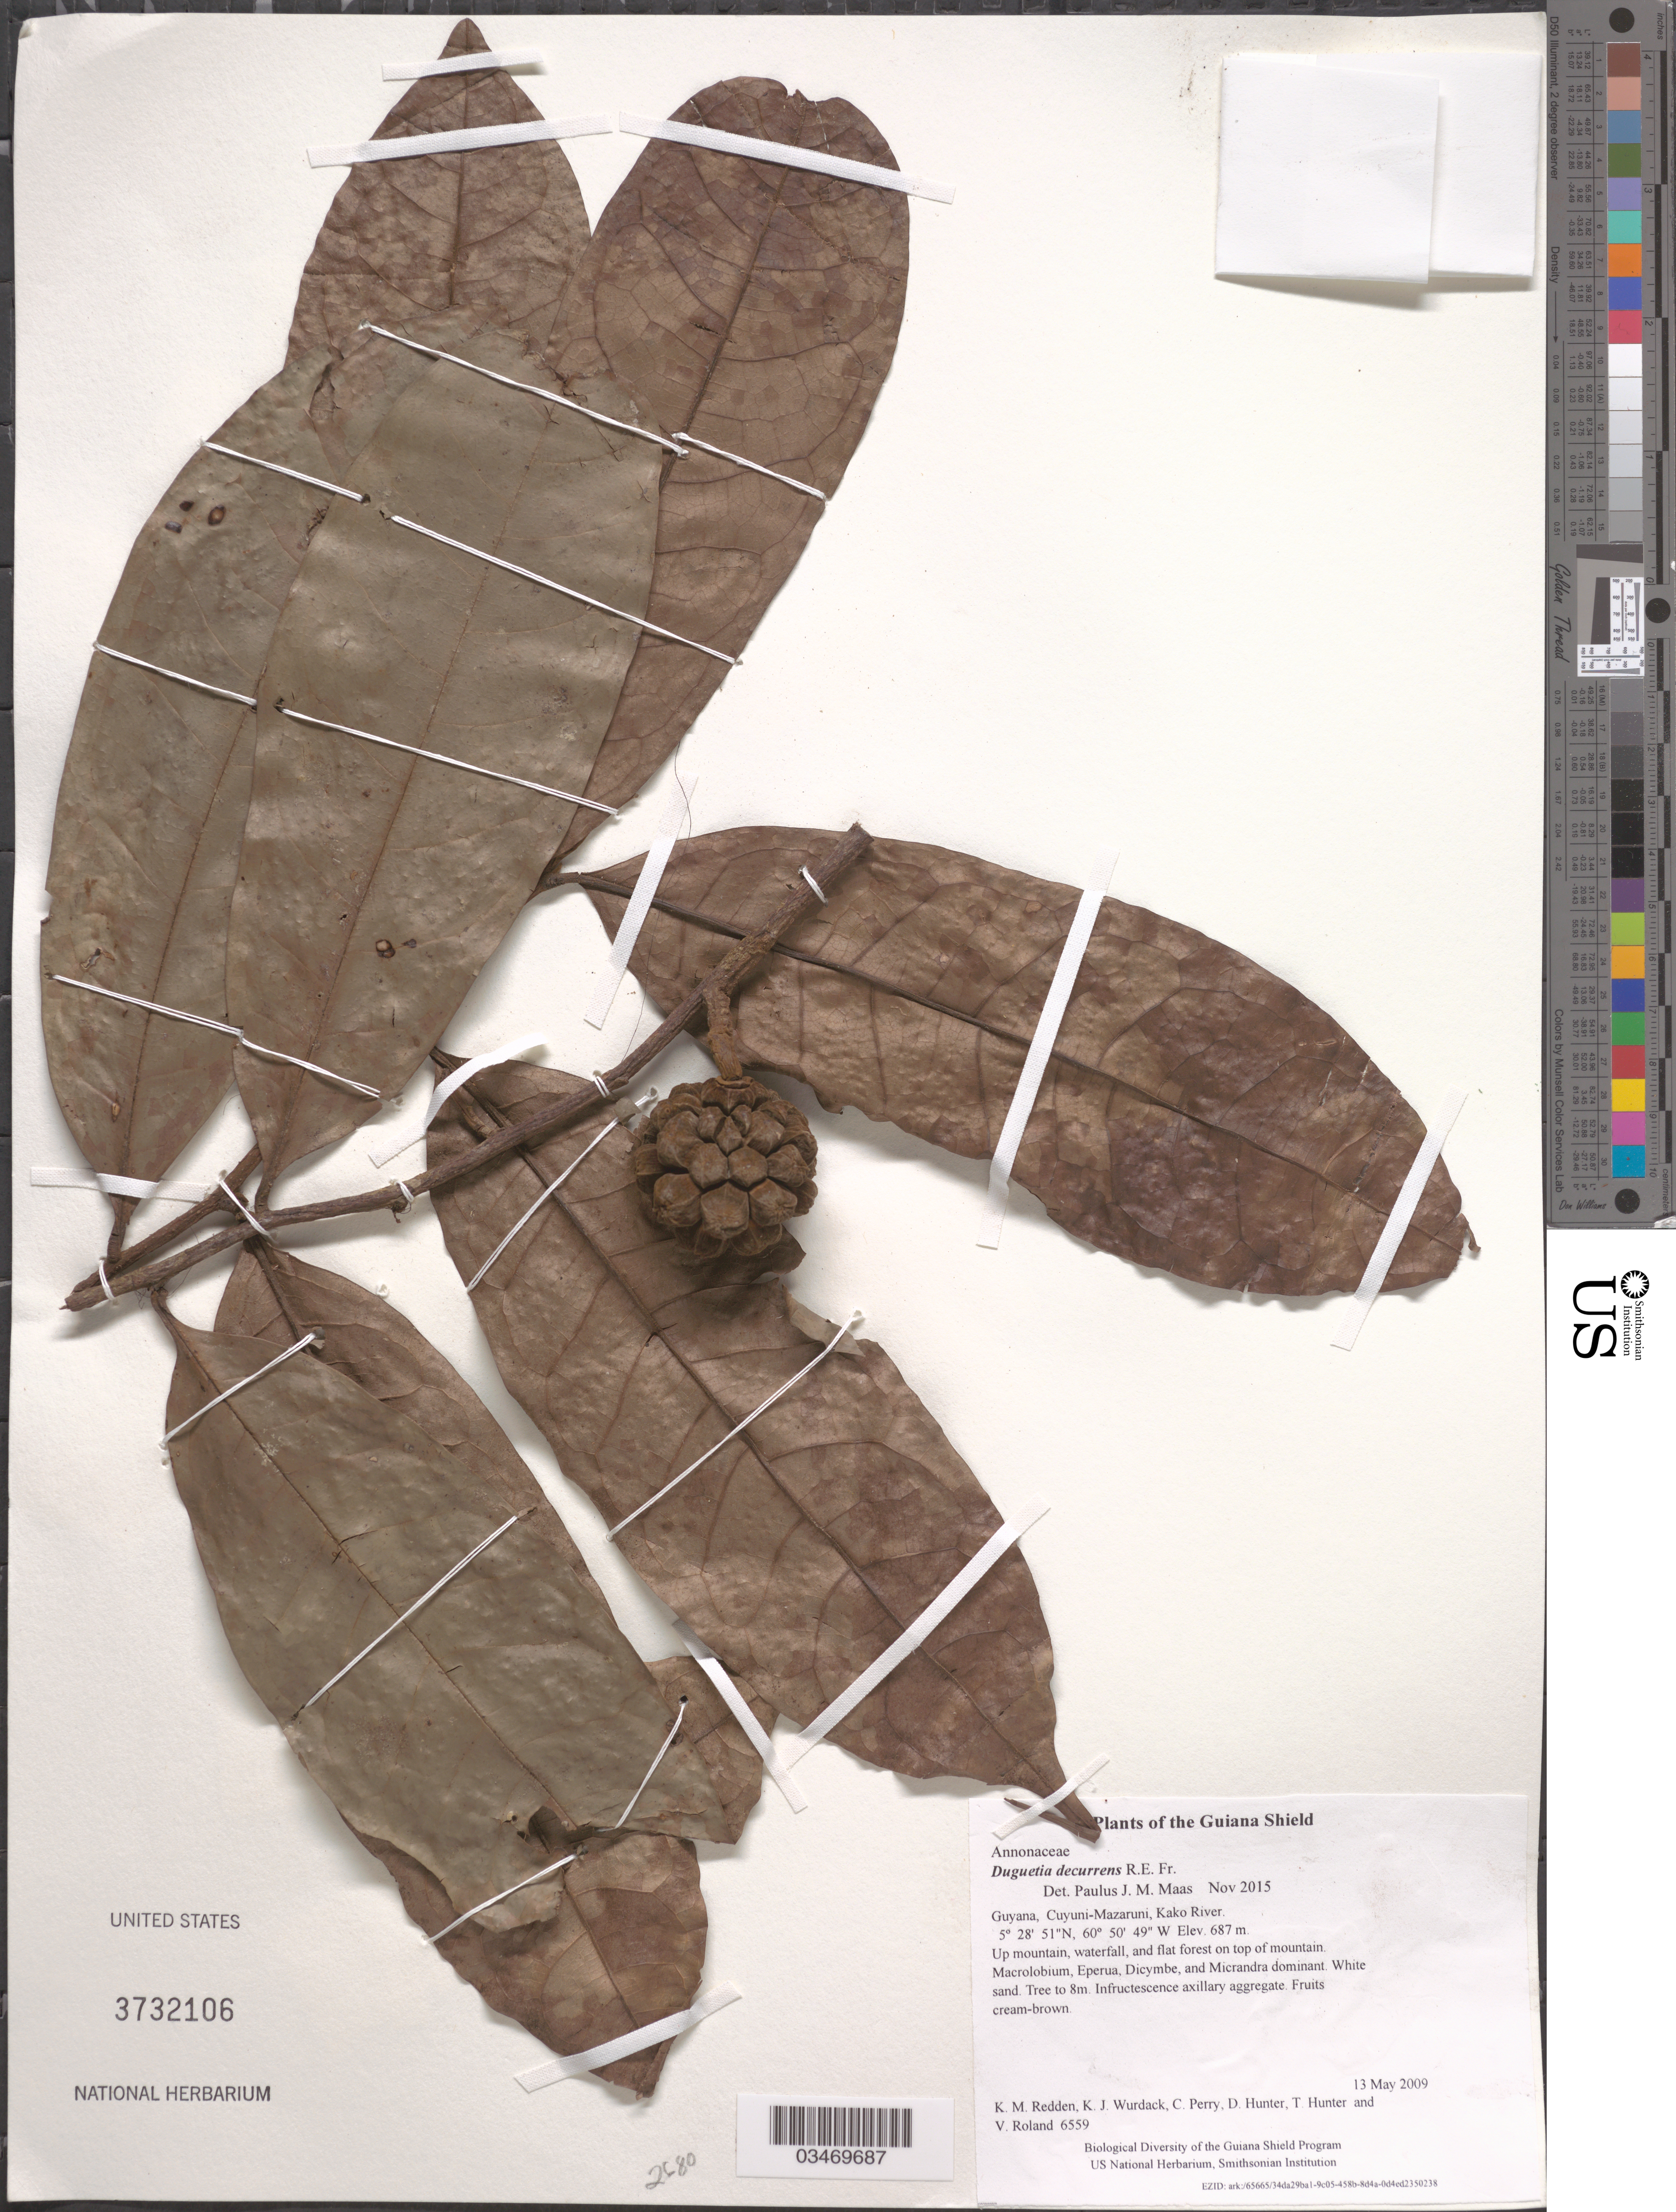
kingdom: Plantae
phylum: Tracheophyta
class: Magnoliopsida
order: Magnoliales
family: Annonaceae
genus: Duguetia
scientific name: Duguetia decurrens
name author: R.E. Fr.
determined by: Maas, Paul J. M.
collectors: K. M. Redden, K. Wurdack, C. Perry, D. Hunter, T. Hunter & V. Roland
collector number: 6559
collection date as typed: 13 May 2009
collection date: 2009-05-13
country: Guyana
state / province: Cuyuni-Mazaruni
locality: Kako River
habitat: Up mountain, waterfall, and flat forest on top of mountain. Macrolobium, Eperua, Dicymbe, and Micrandra dominant. White sand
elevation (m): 687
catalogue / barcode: US 3732106